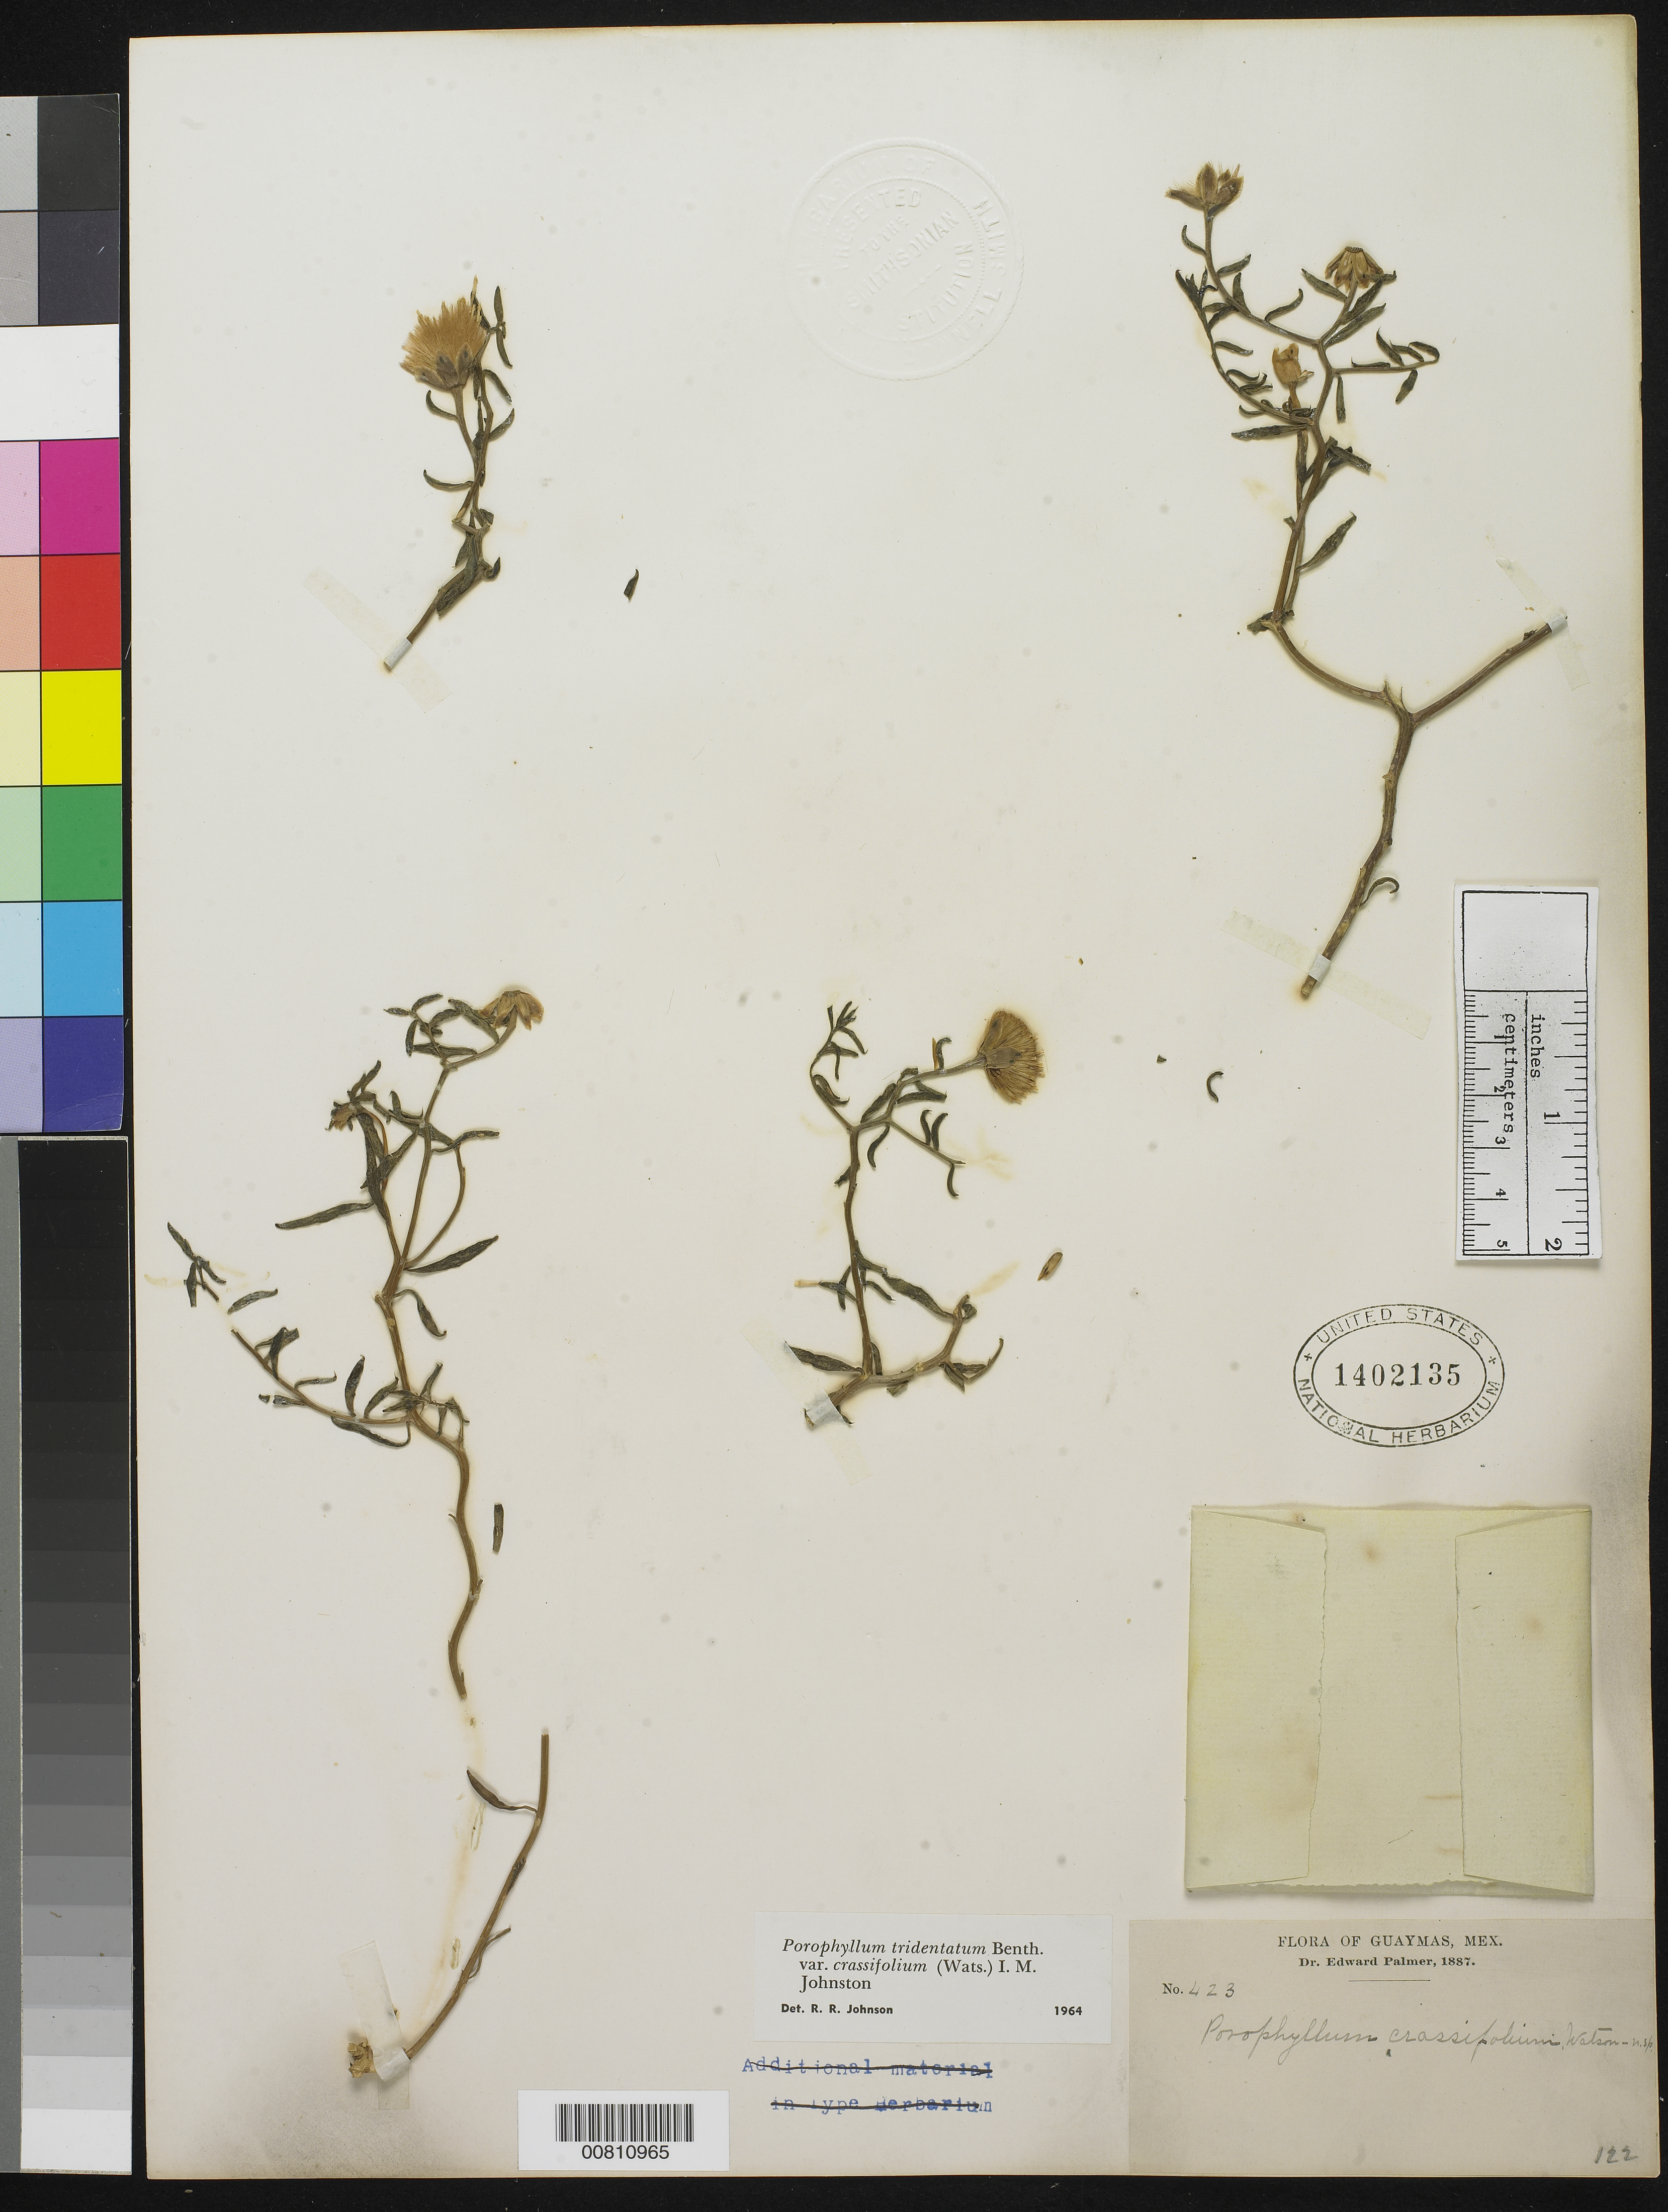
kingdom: Plantae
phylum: Tracheophyta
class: Magnoliopsida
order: Asterales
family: Asteraceae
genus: Porophyllum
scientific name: Porophyllum crassifolium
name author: S. Watson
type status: Isolectotype; Syntype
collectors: E. Palmer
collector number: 423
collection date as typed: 1887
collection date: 1887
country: Mexico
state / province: Baja California Sur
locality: Guaymas. [protologue, "Muleje, on rocky hills and on sandy beaches near salt water; also collected by Dr. Palmer in 1870 on Carmen Island (423)"]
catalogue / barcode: US 1402135